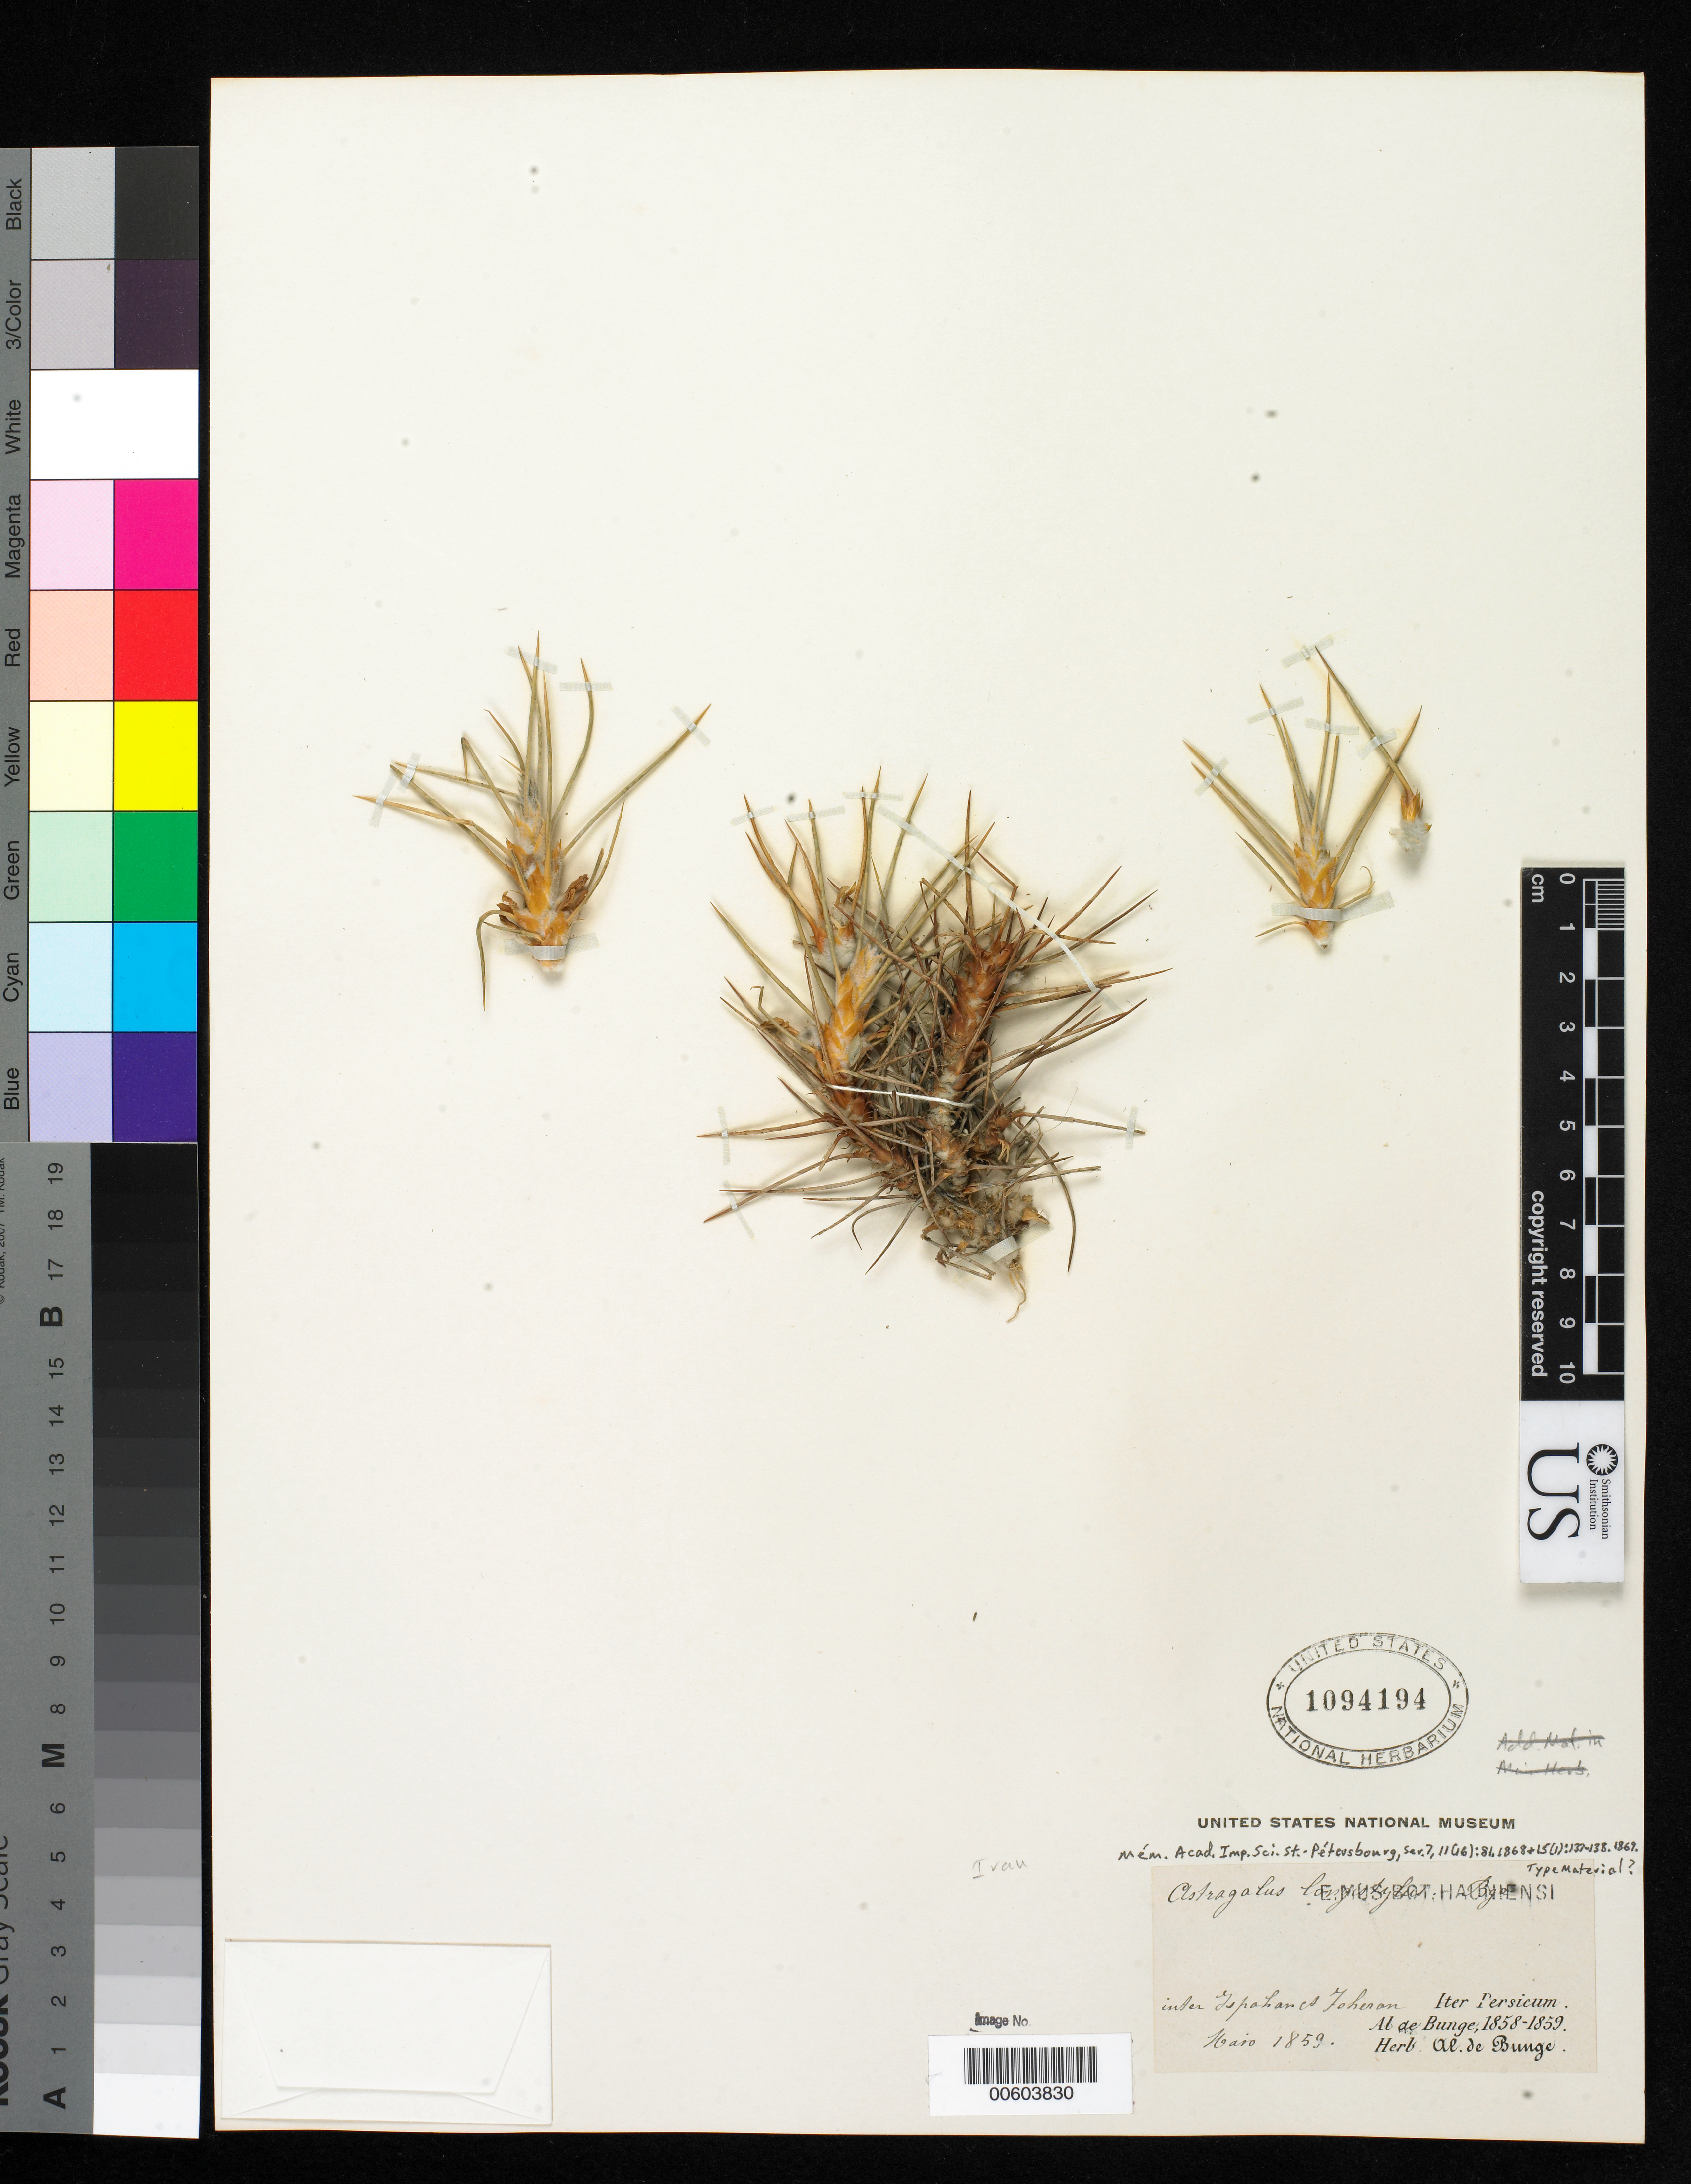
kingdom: Plantae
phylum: Tracheophyta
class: Magnoliopsida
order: Fabales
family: Fabaceae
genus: Astragalus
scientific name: Astragalus longistylus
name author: Bunge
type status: Possible Type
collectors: A. Bunge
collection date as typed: May 1859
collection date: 1859-05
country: Iran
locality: Inter Isfahan & Joheran.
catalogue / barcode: US 1094194